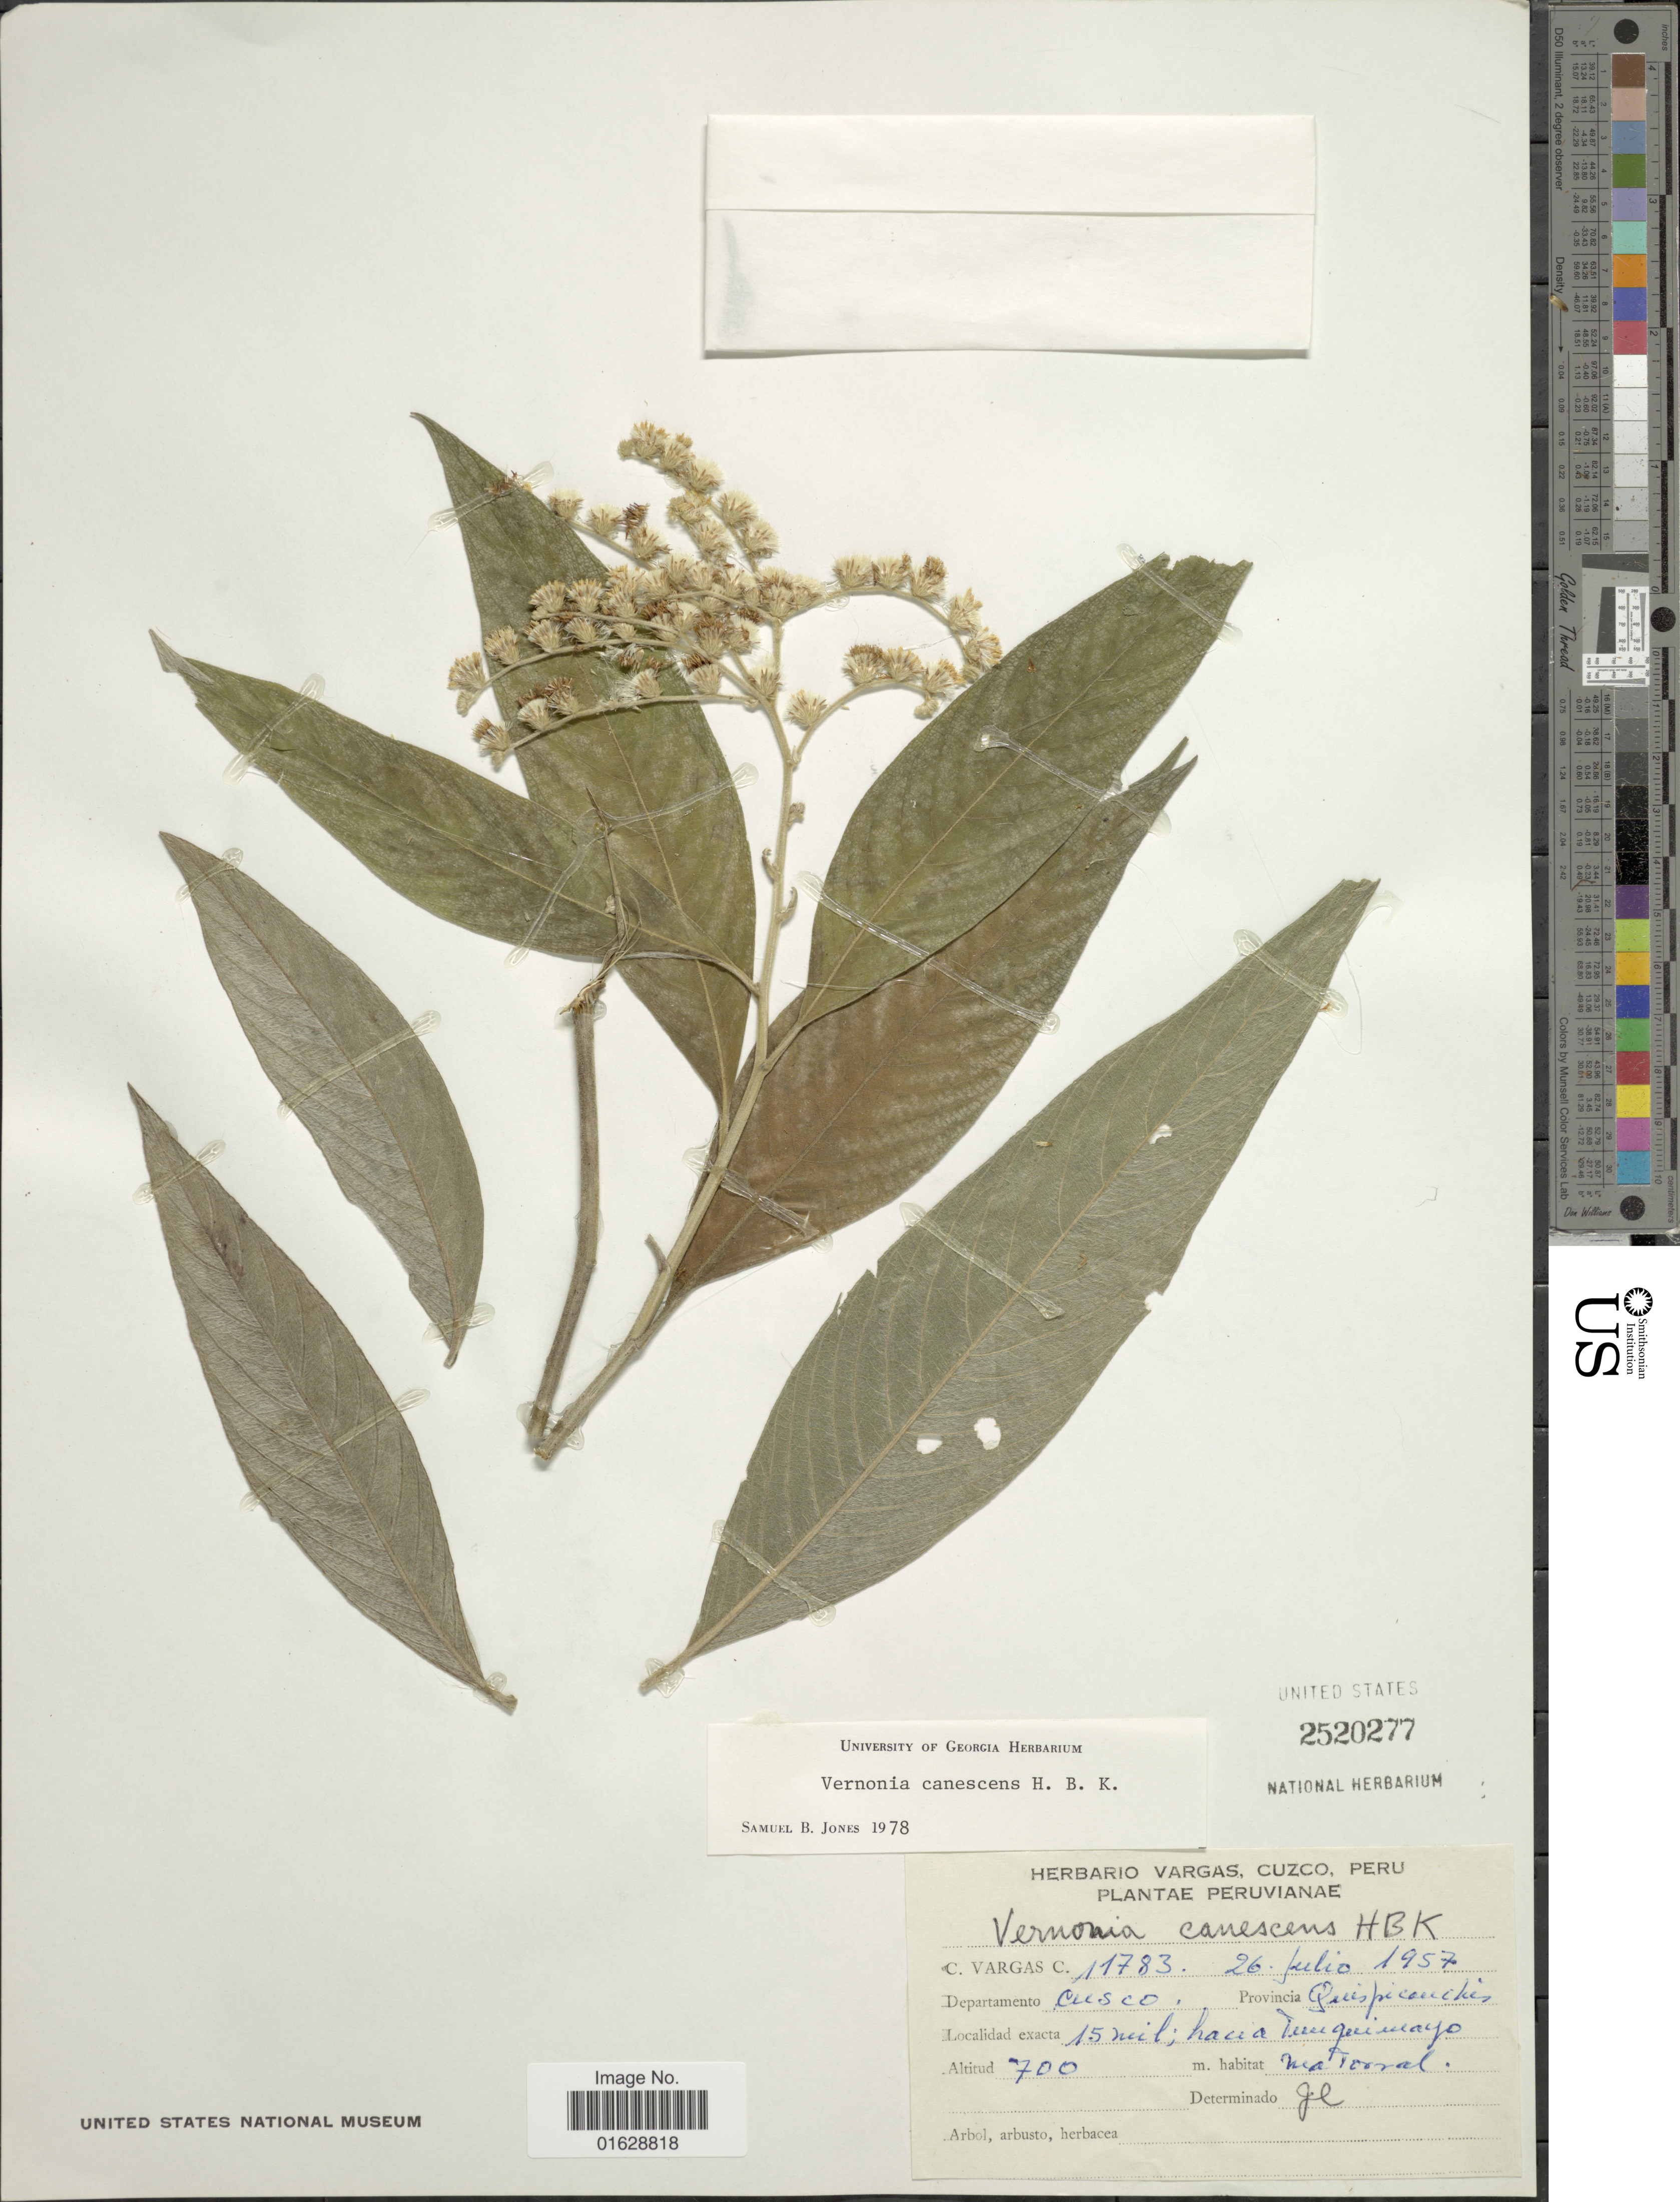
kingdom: Plantae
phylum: Tracheophyta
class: Magnoliopsida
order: Asterales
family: Asteraceae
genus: Lepidaploa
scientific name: Lepidaploa canescens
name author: (Kunth) H. Rob.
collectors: C. Vargas Calderón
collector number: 11783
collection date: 1957-07-26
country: Peru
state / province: Cusco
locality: Provincia Quispicandikes. 15 mil; hacia Turuquimayo.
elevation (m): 700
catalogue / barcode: US 2520277